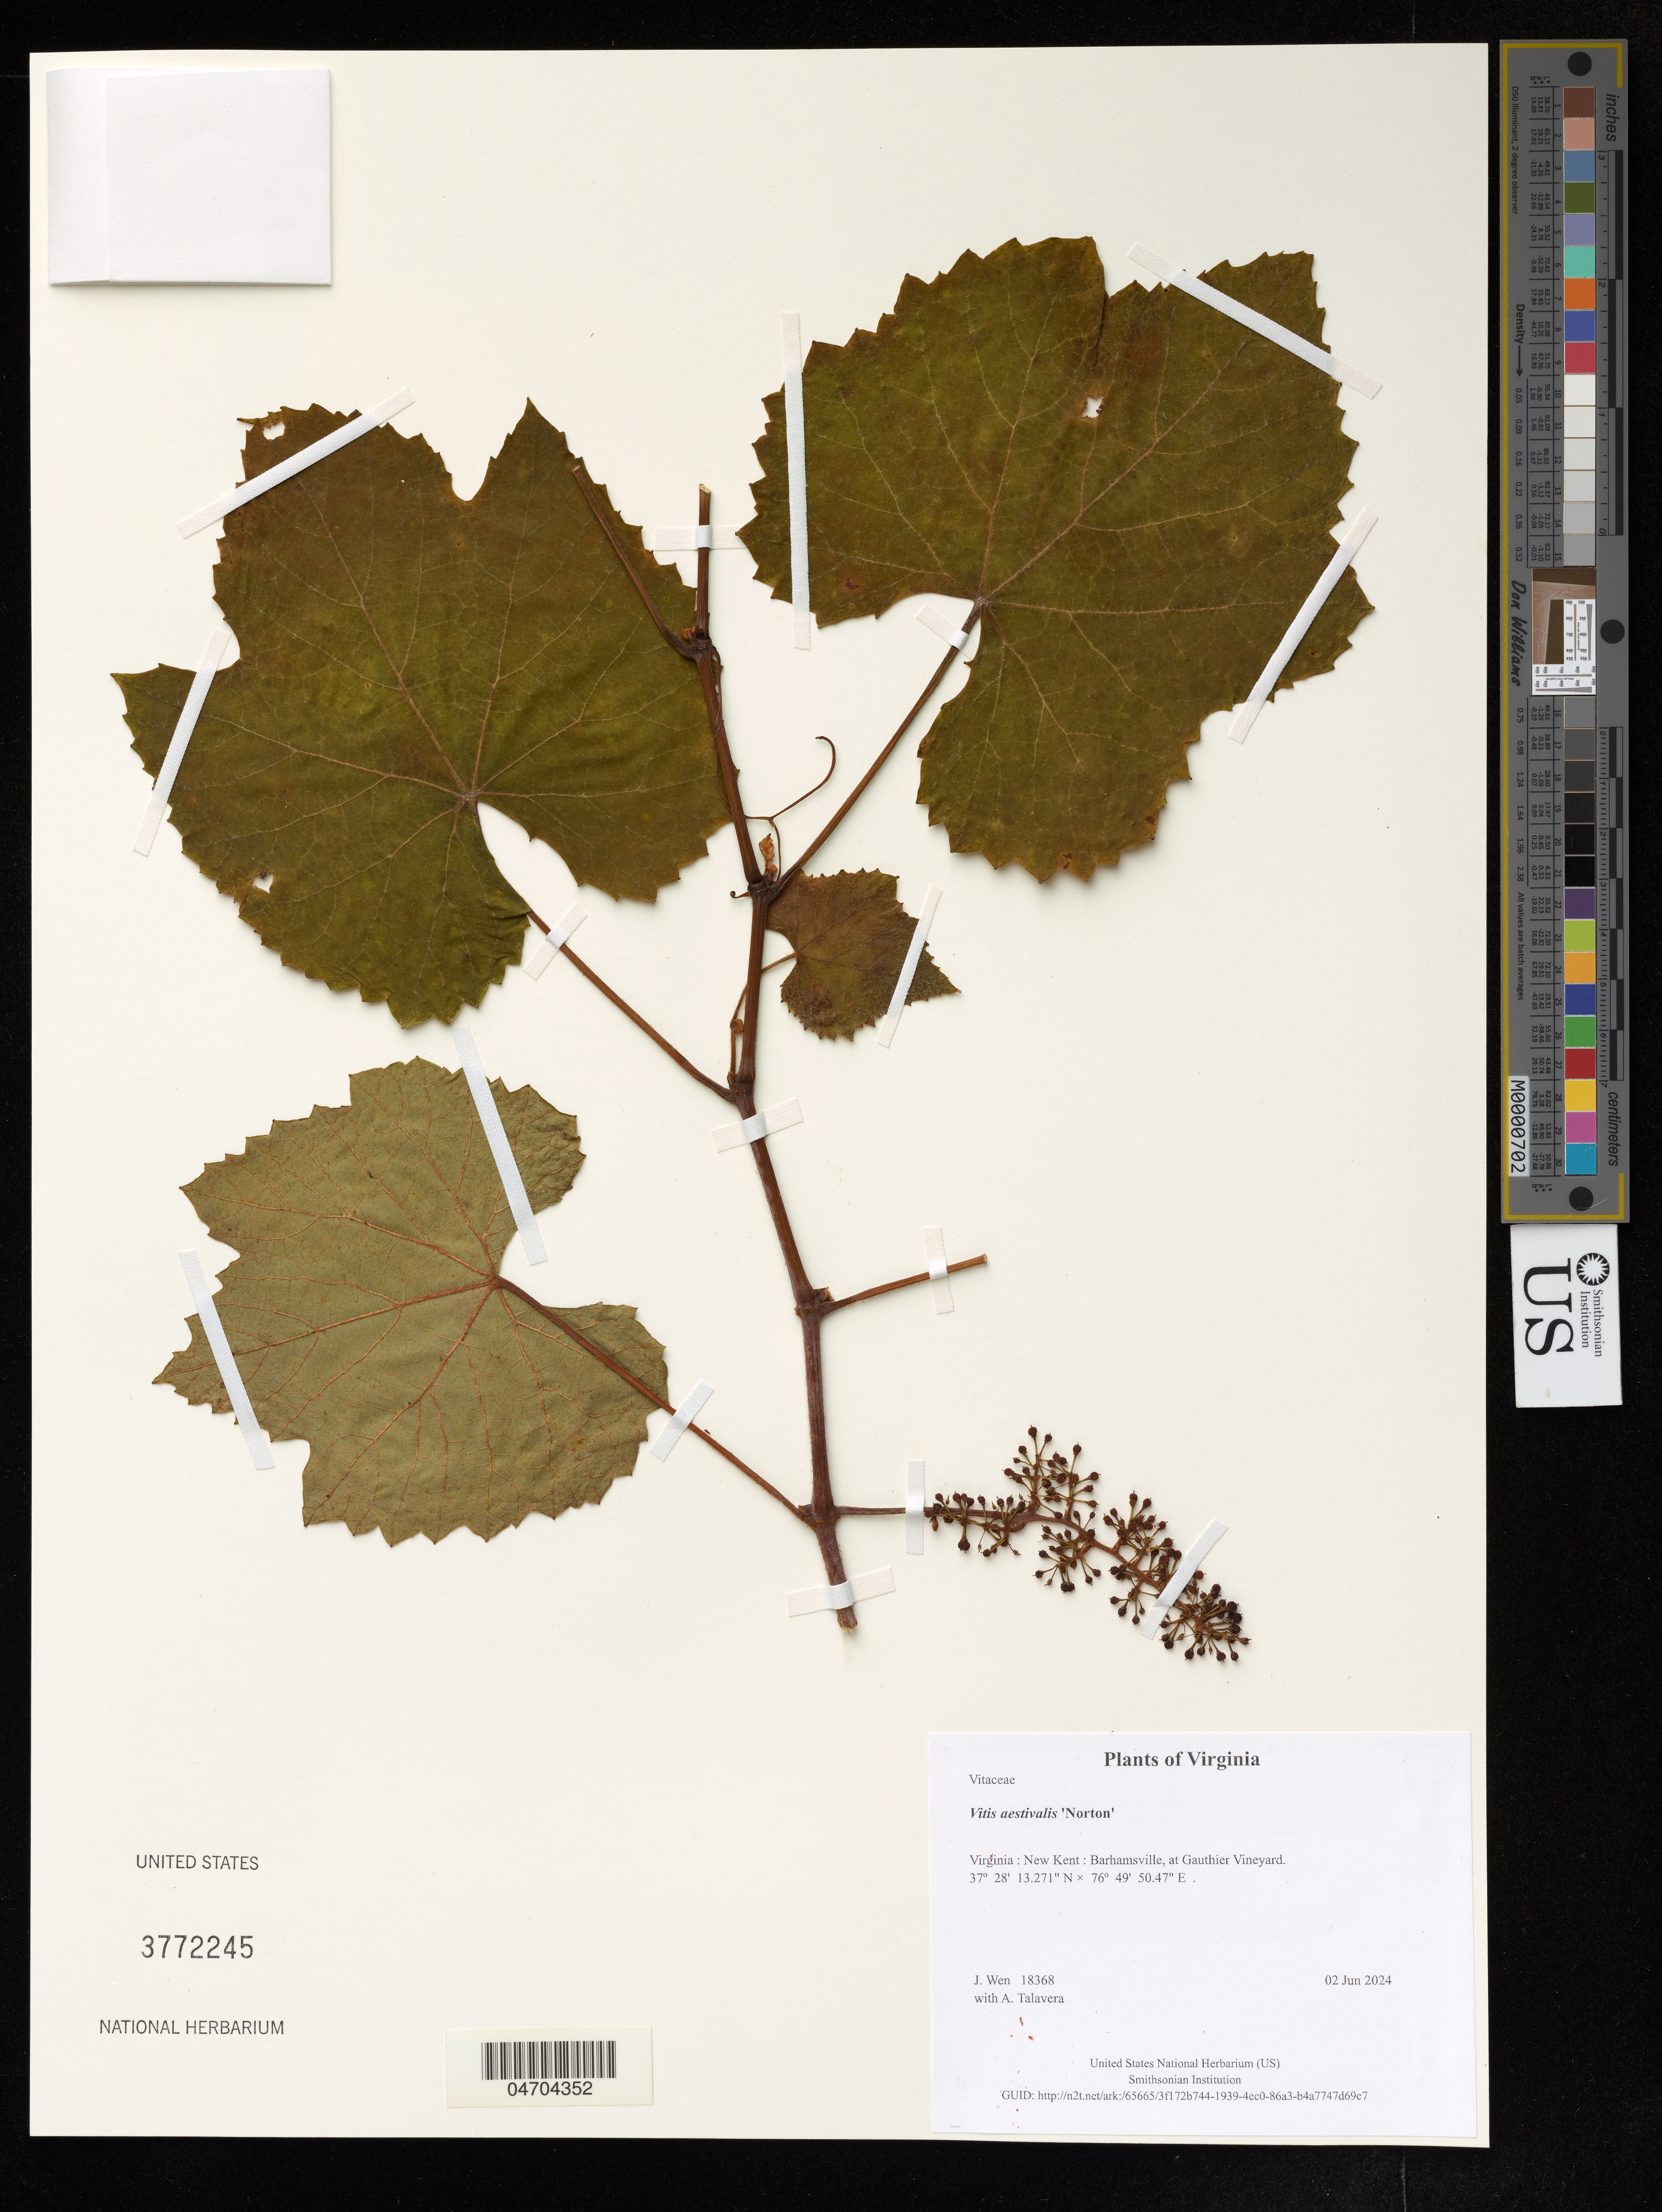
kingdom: Plantae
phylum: Tracheophyta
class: Magnoliopsida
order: Vitales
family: Vitaceae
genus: Vitis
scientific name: Vitis aestivalis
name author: Michx.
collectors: J. Wen & A. Talavera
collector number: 18368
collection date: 2024-06-02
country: United States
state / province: Virginia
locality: New Kent: Barhamsville, at Gauthier Vineyard.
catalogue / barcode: US 3772245